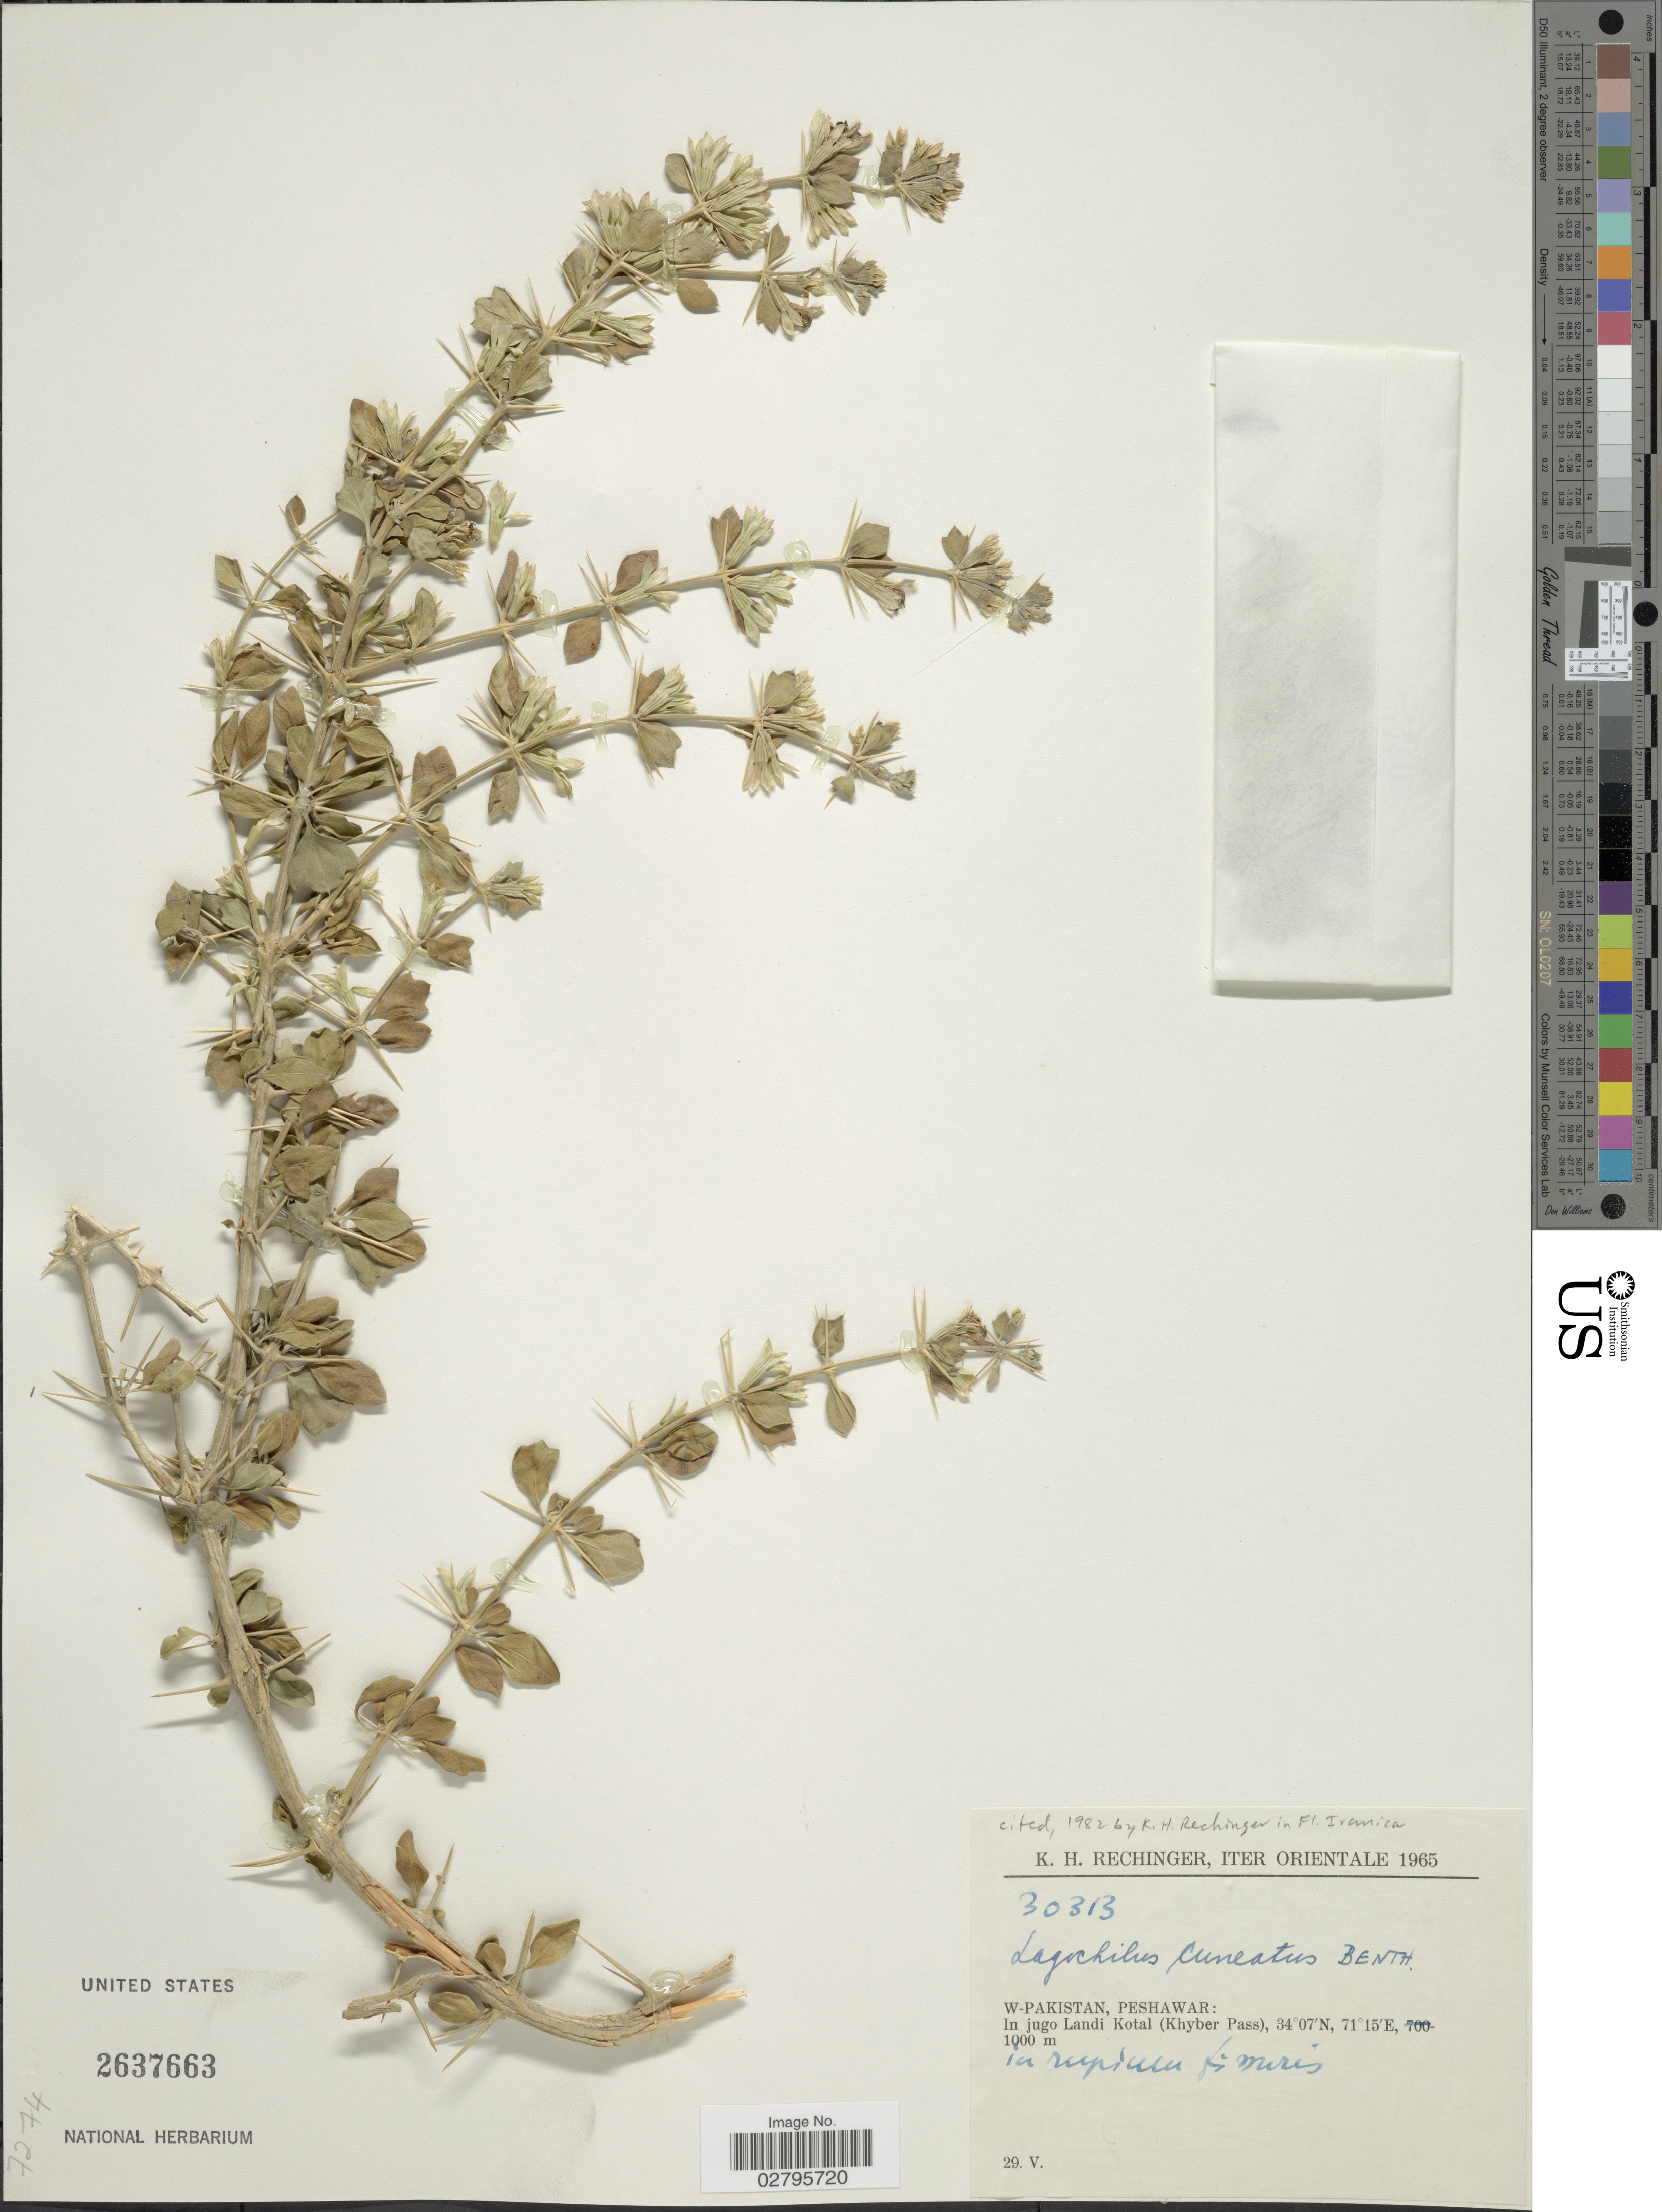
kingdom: Plantae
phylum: Tracheophyta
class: Magnoliopsida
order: Lamiales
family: Lamiaceae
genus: Lagochilus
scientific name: Lagochilus cuneatus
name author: Benth.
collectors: K. H. Rechinger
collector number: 30313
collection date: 1965-05-29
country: Pakistan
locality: W. Pakistan, Peshawar: In jugo Landi Kotal (Khyber Pass).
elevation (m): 1000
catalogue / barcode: US 2637663